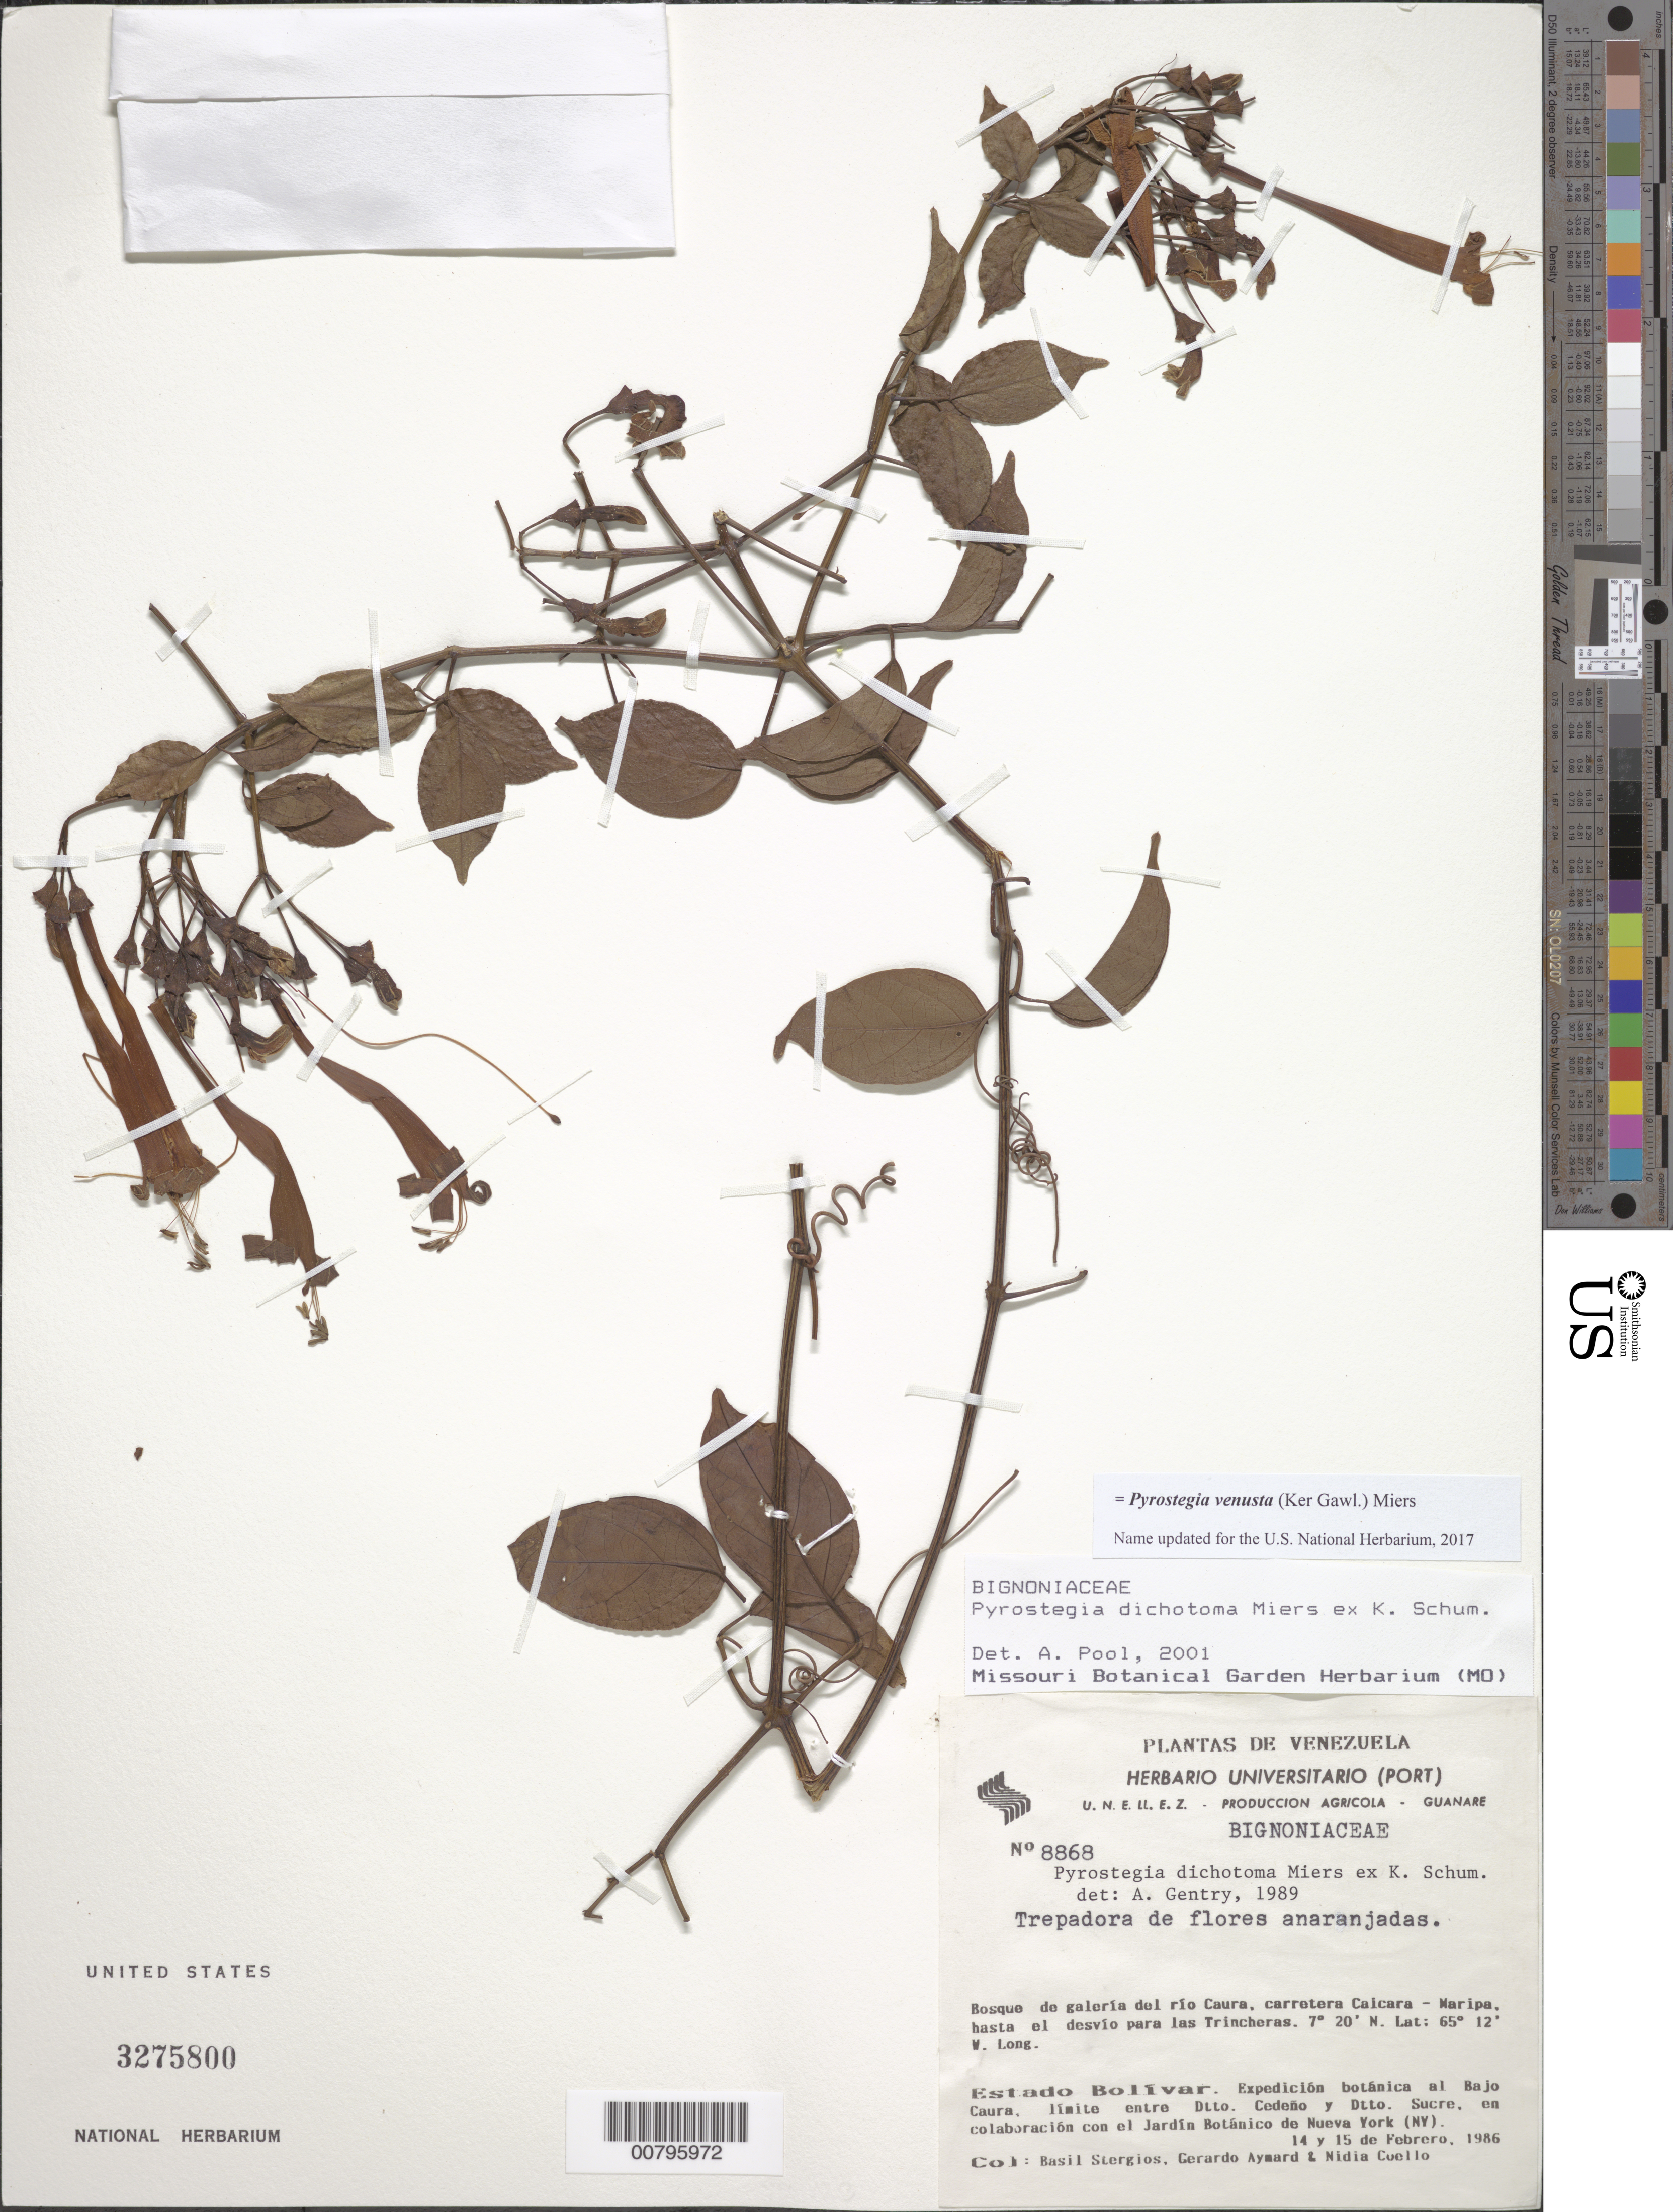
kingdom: Plantae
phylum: Tracheophyta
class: Magnoliopsida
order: Lamiales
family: Bignoniaceae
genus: Pyrostegia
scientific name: Pyrostegia venusta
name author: (Ker Gawl.) Miers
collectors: B. G. Stergios, G. A. Aymard & N. L. Cuello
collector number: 8868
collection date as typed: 14-Feb-86 to 15-Feb-86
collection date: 1986-02-14/1986-02-15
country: Venezuela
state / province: Bolívar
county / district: Cedeño / Sucre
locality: Bajo Caura; Río Caura, on road from Caicara to Maripa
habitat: Gallery forest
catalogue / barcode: US 3275800